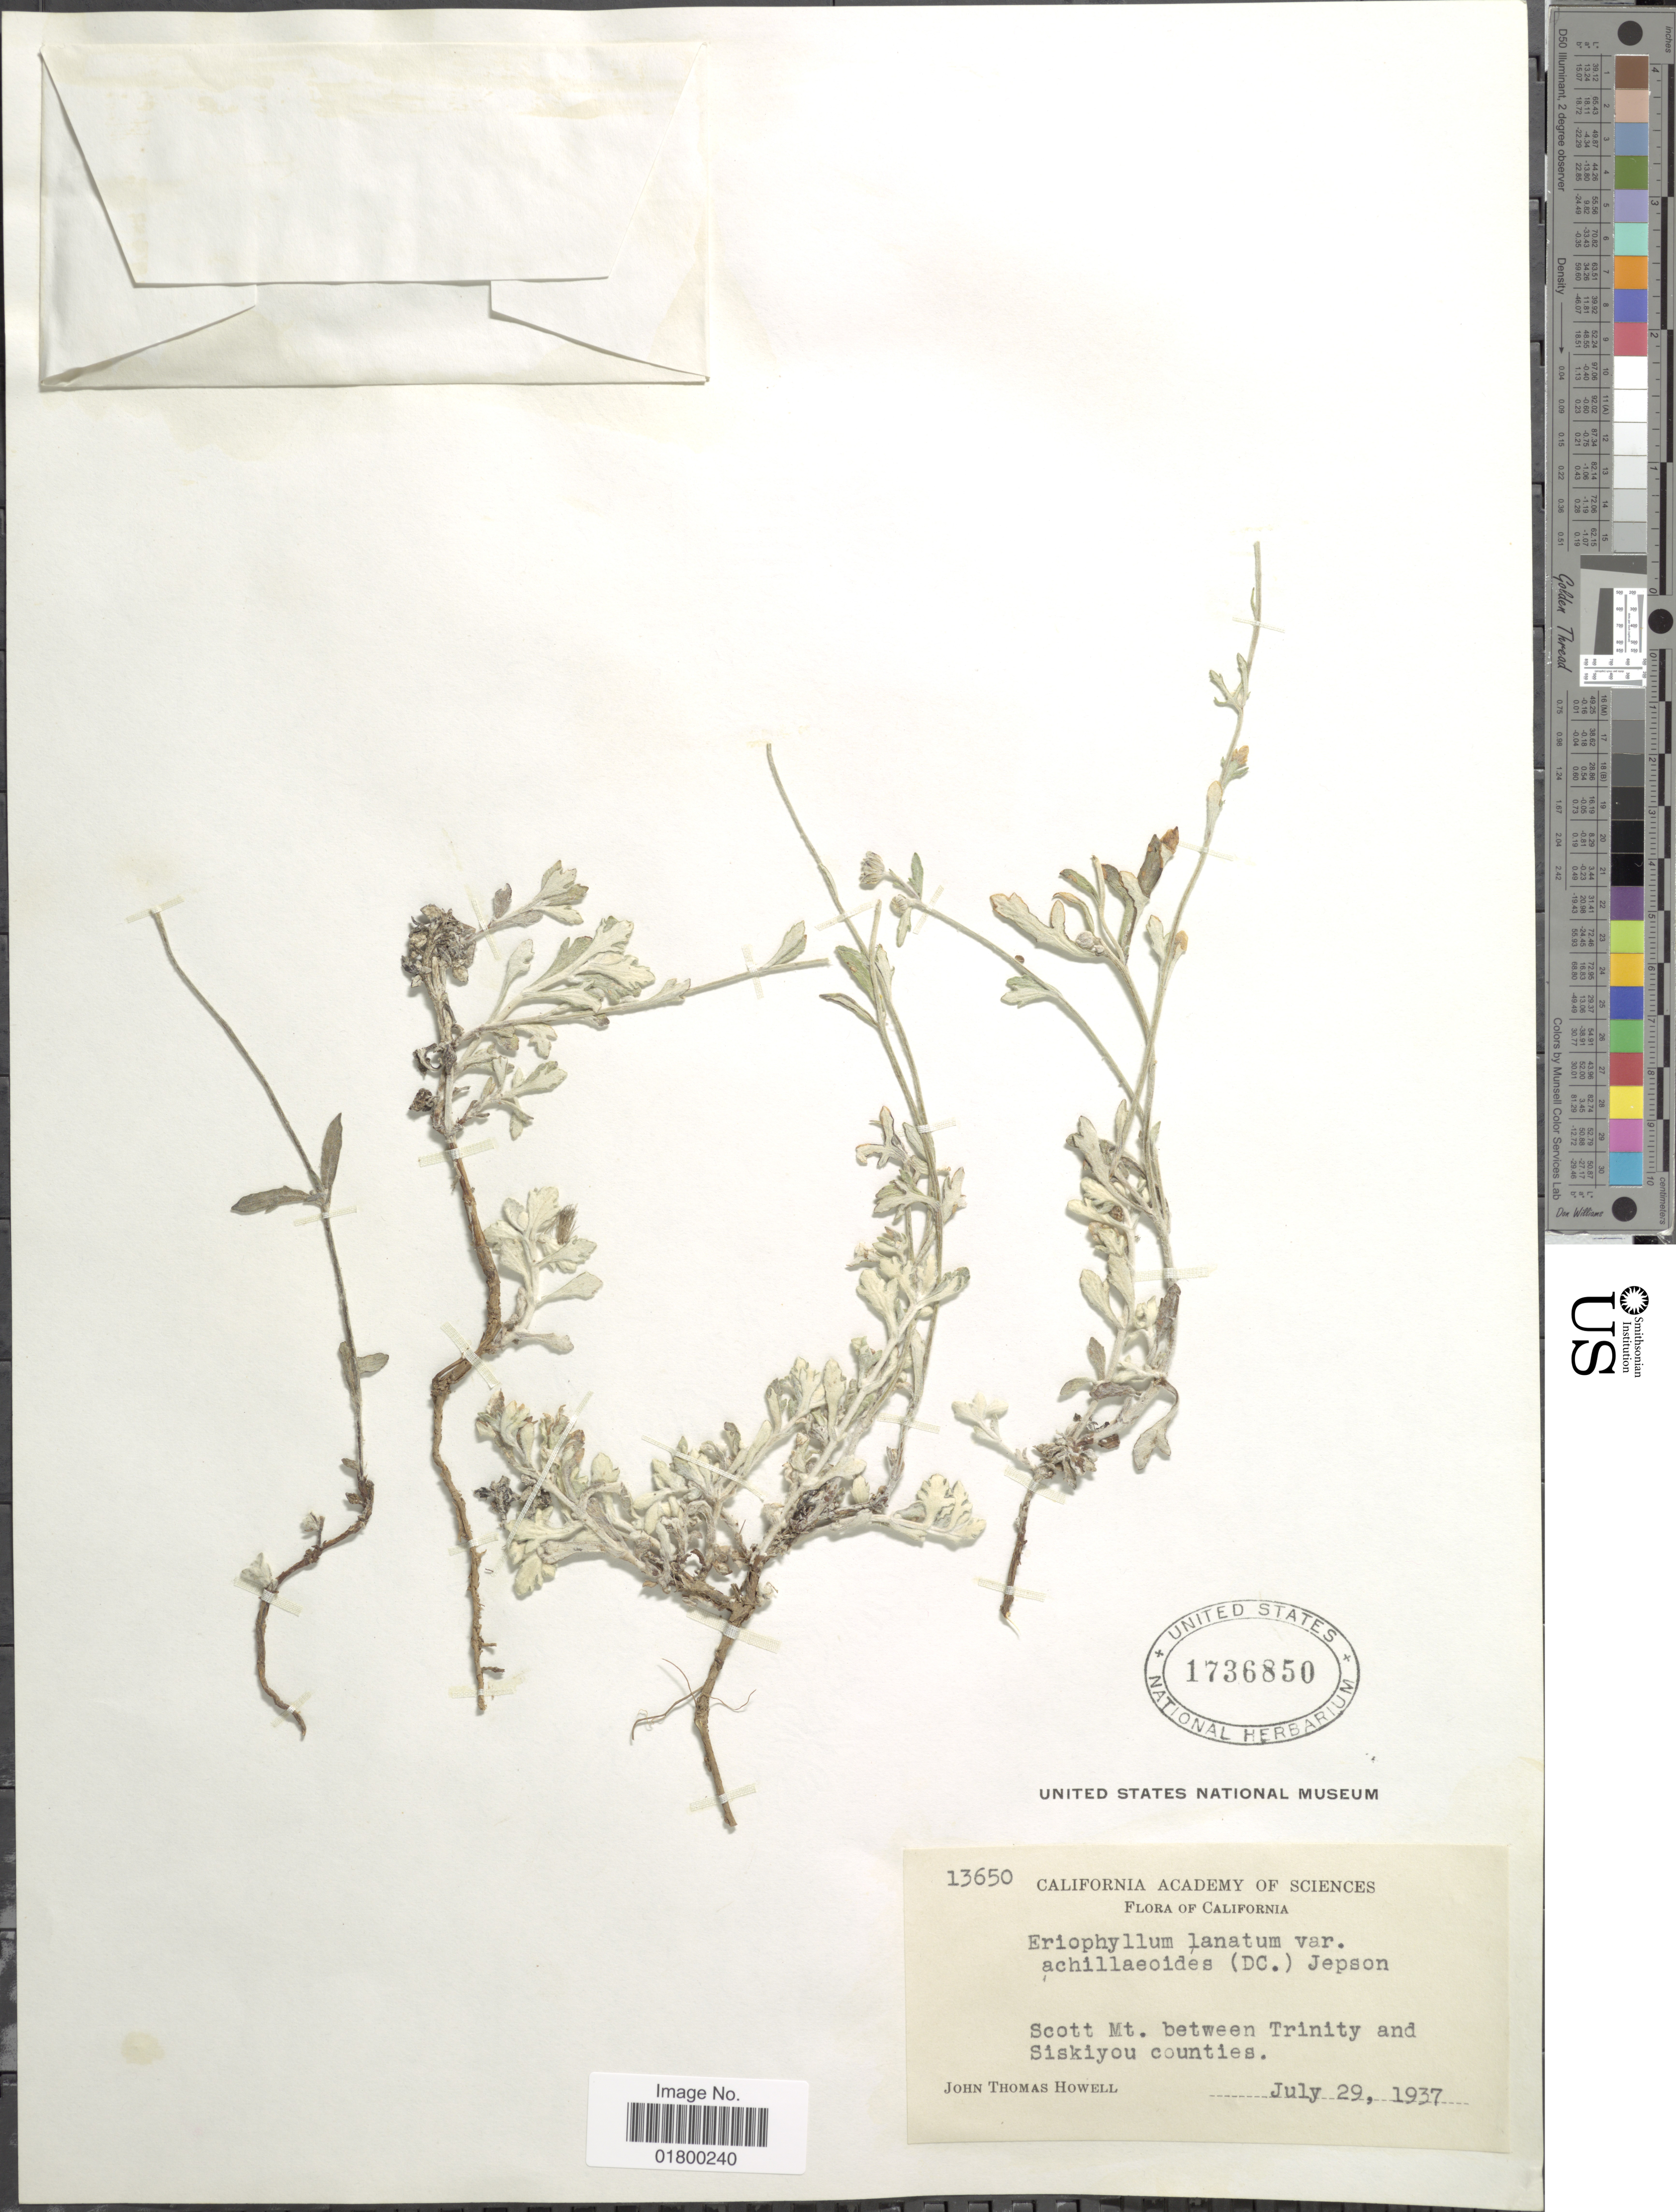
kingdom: Plantae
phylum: Tracheophyta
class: Magnoliopsida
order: Asterales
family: Asteraceae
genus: Eriophyllum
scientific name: Eriophyllum lanatum var. achillioides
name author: (DC.) Jeps.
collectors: J. T. Howell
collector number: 13650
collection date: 1937-07-29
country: United States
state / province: California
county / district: Siskiyou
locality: Scott Mt. between Trinity and Siskiyou counties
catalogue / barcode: US 1736850